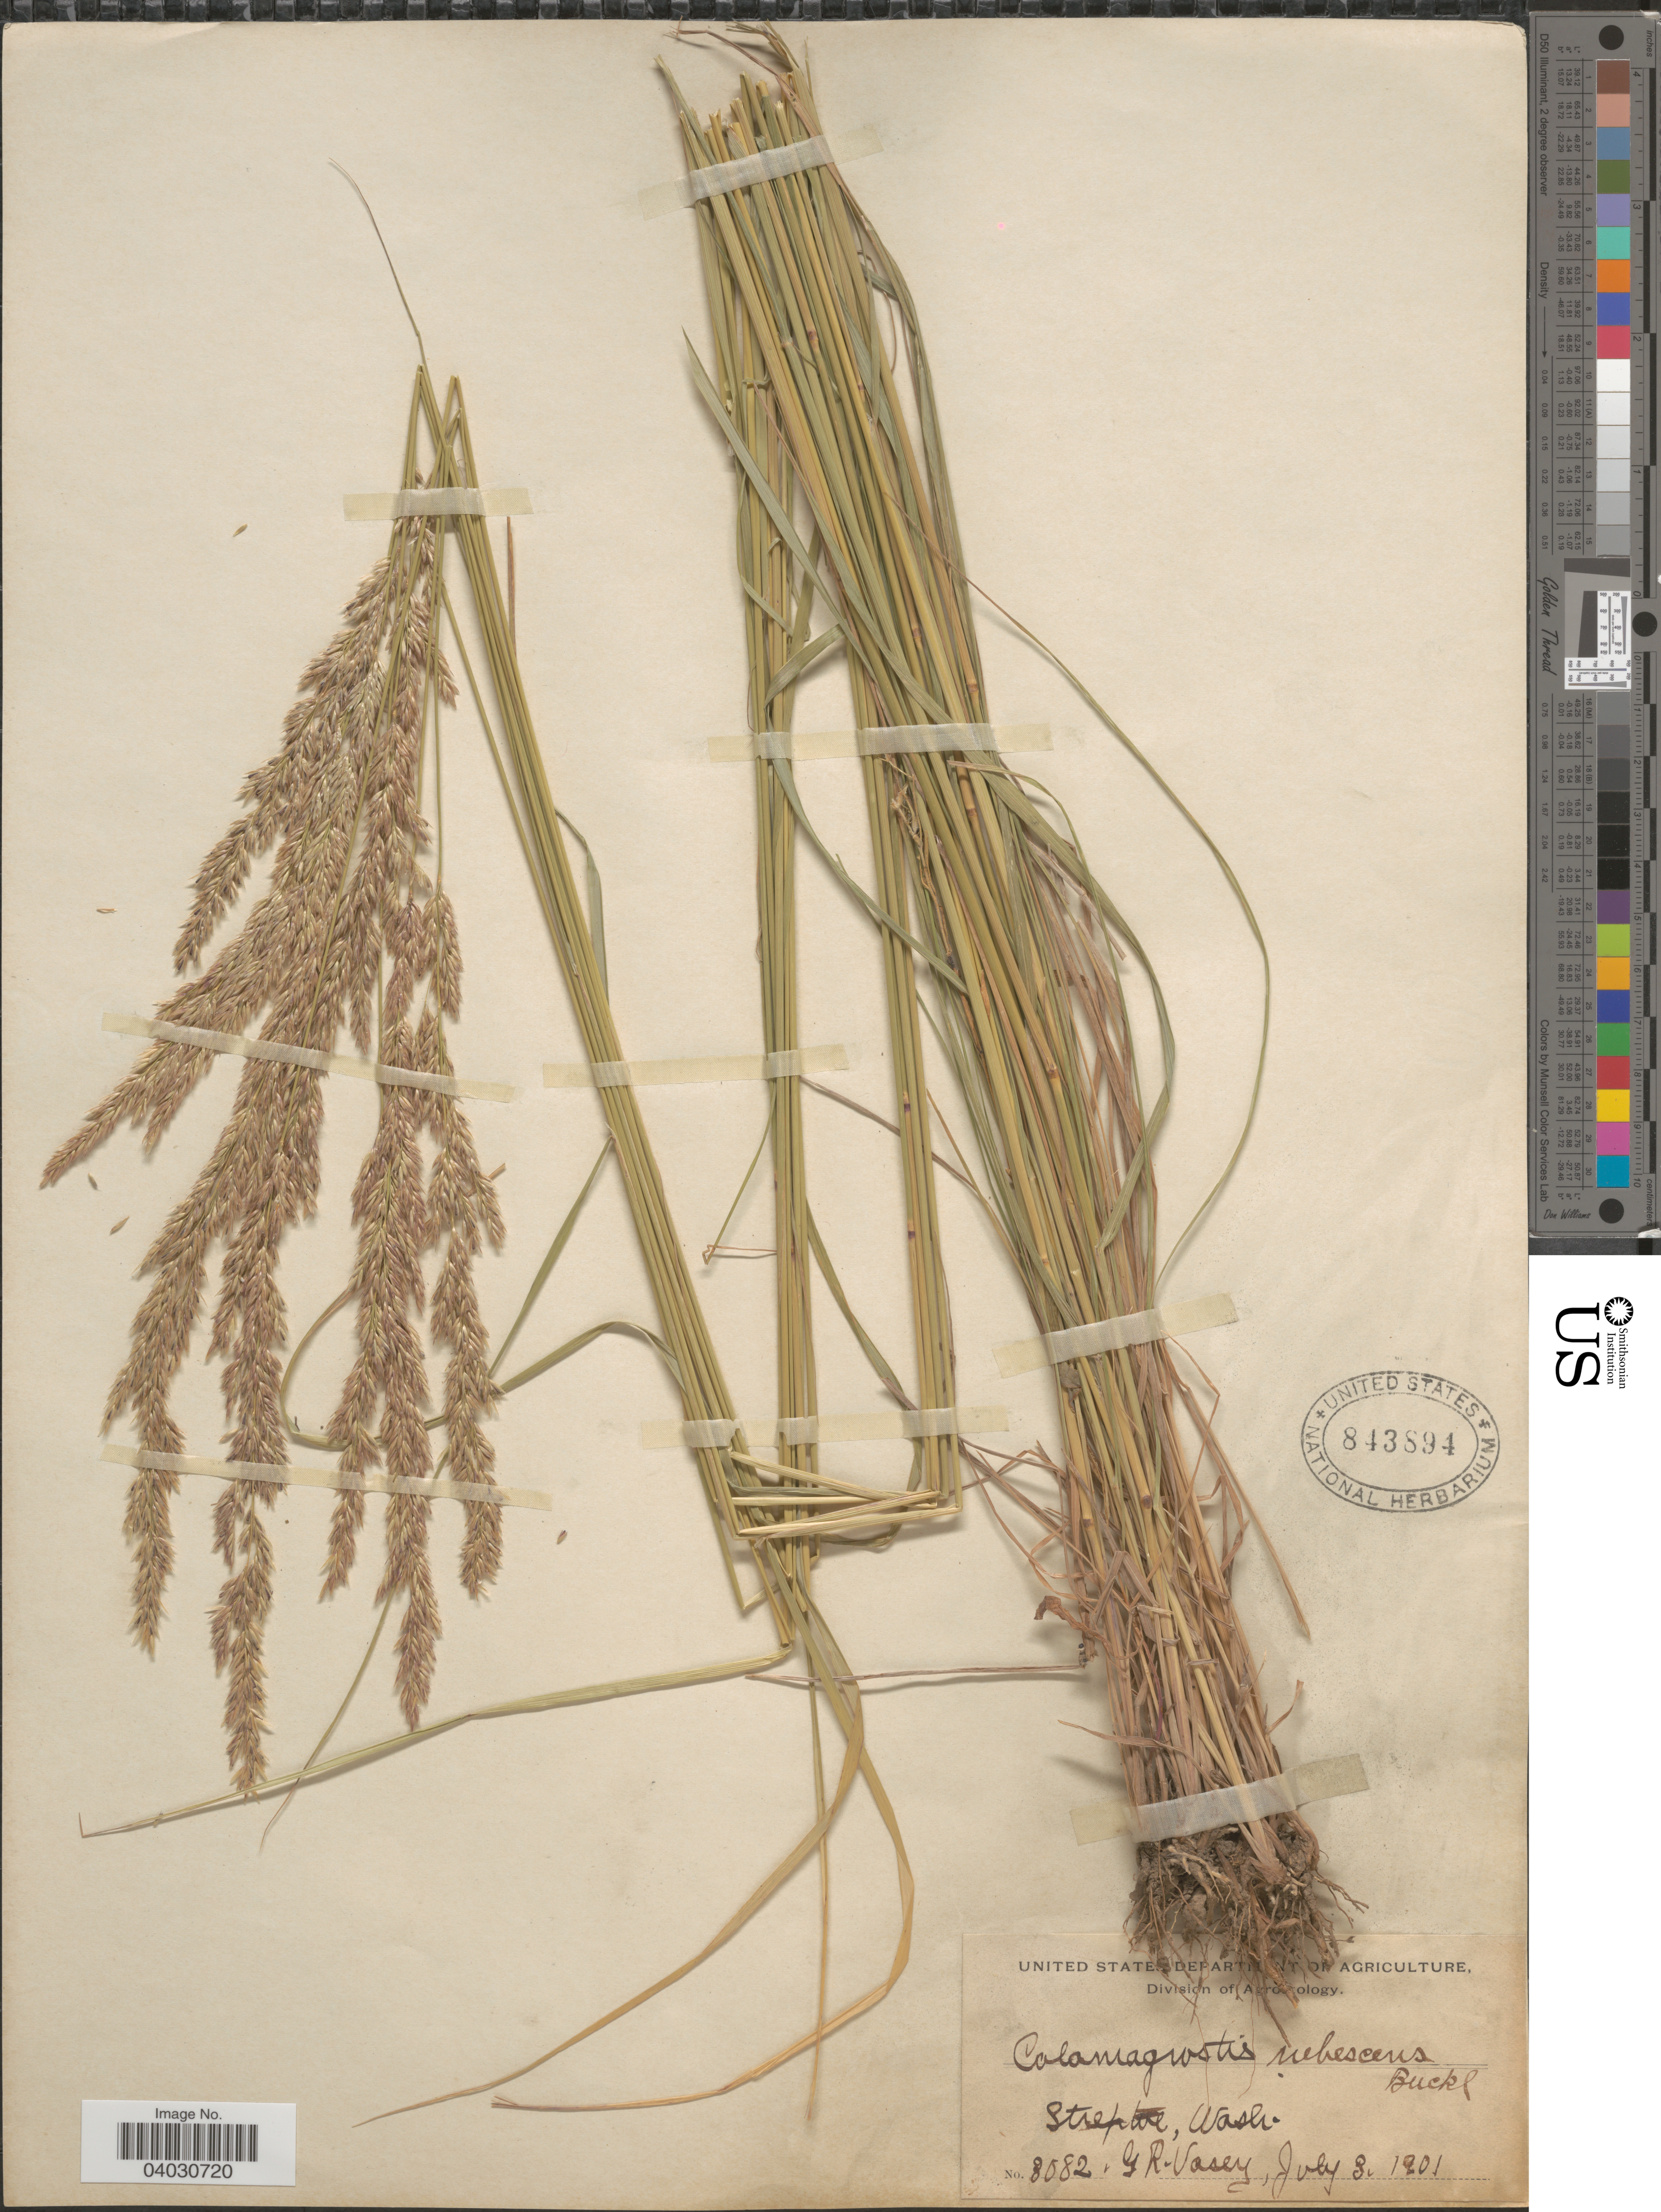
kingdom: Plantae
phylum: Tracheophyta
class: Liliopsida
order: Poales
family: Poaceae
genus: Calamagrostis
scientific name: Calamagrostis rubescens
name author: Buckley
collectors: G. R. Vasey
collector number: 8082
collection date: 1901-07-03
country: United States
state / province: Washington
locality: Steptoe.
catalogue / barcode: US 843894